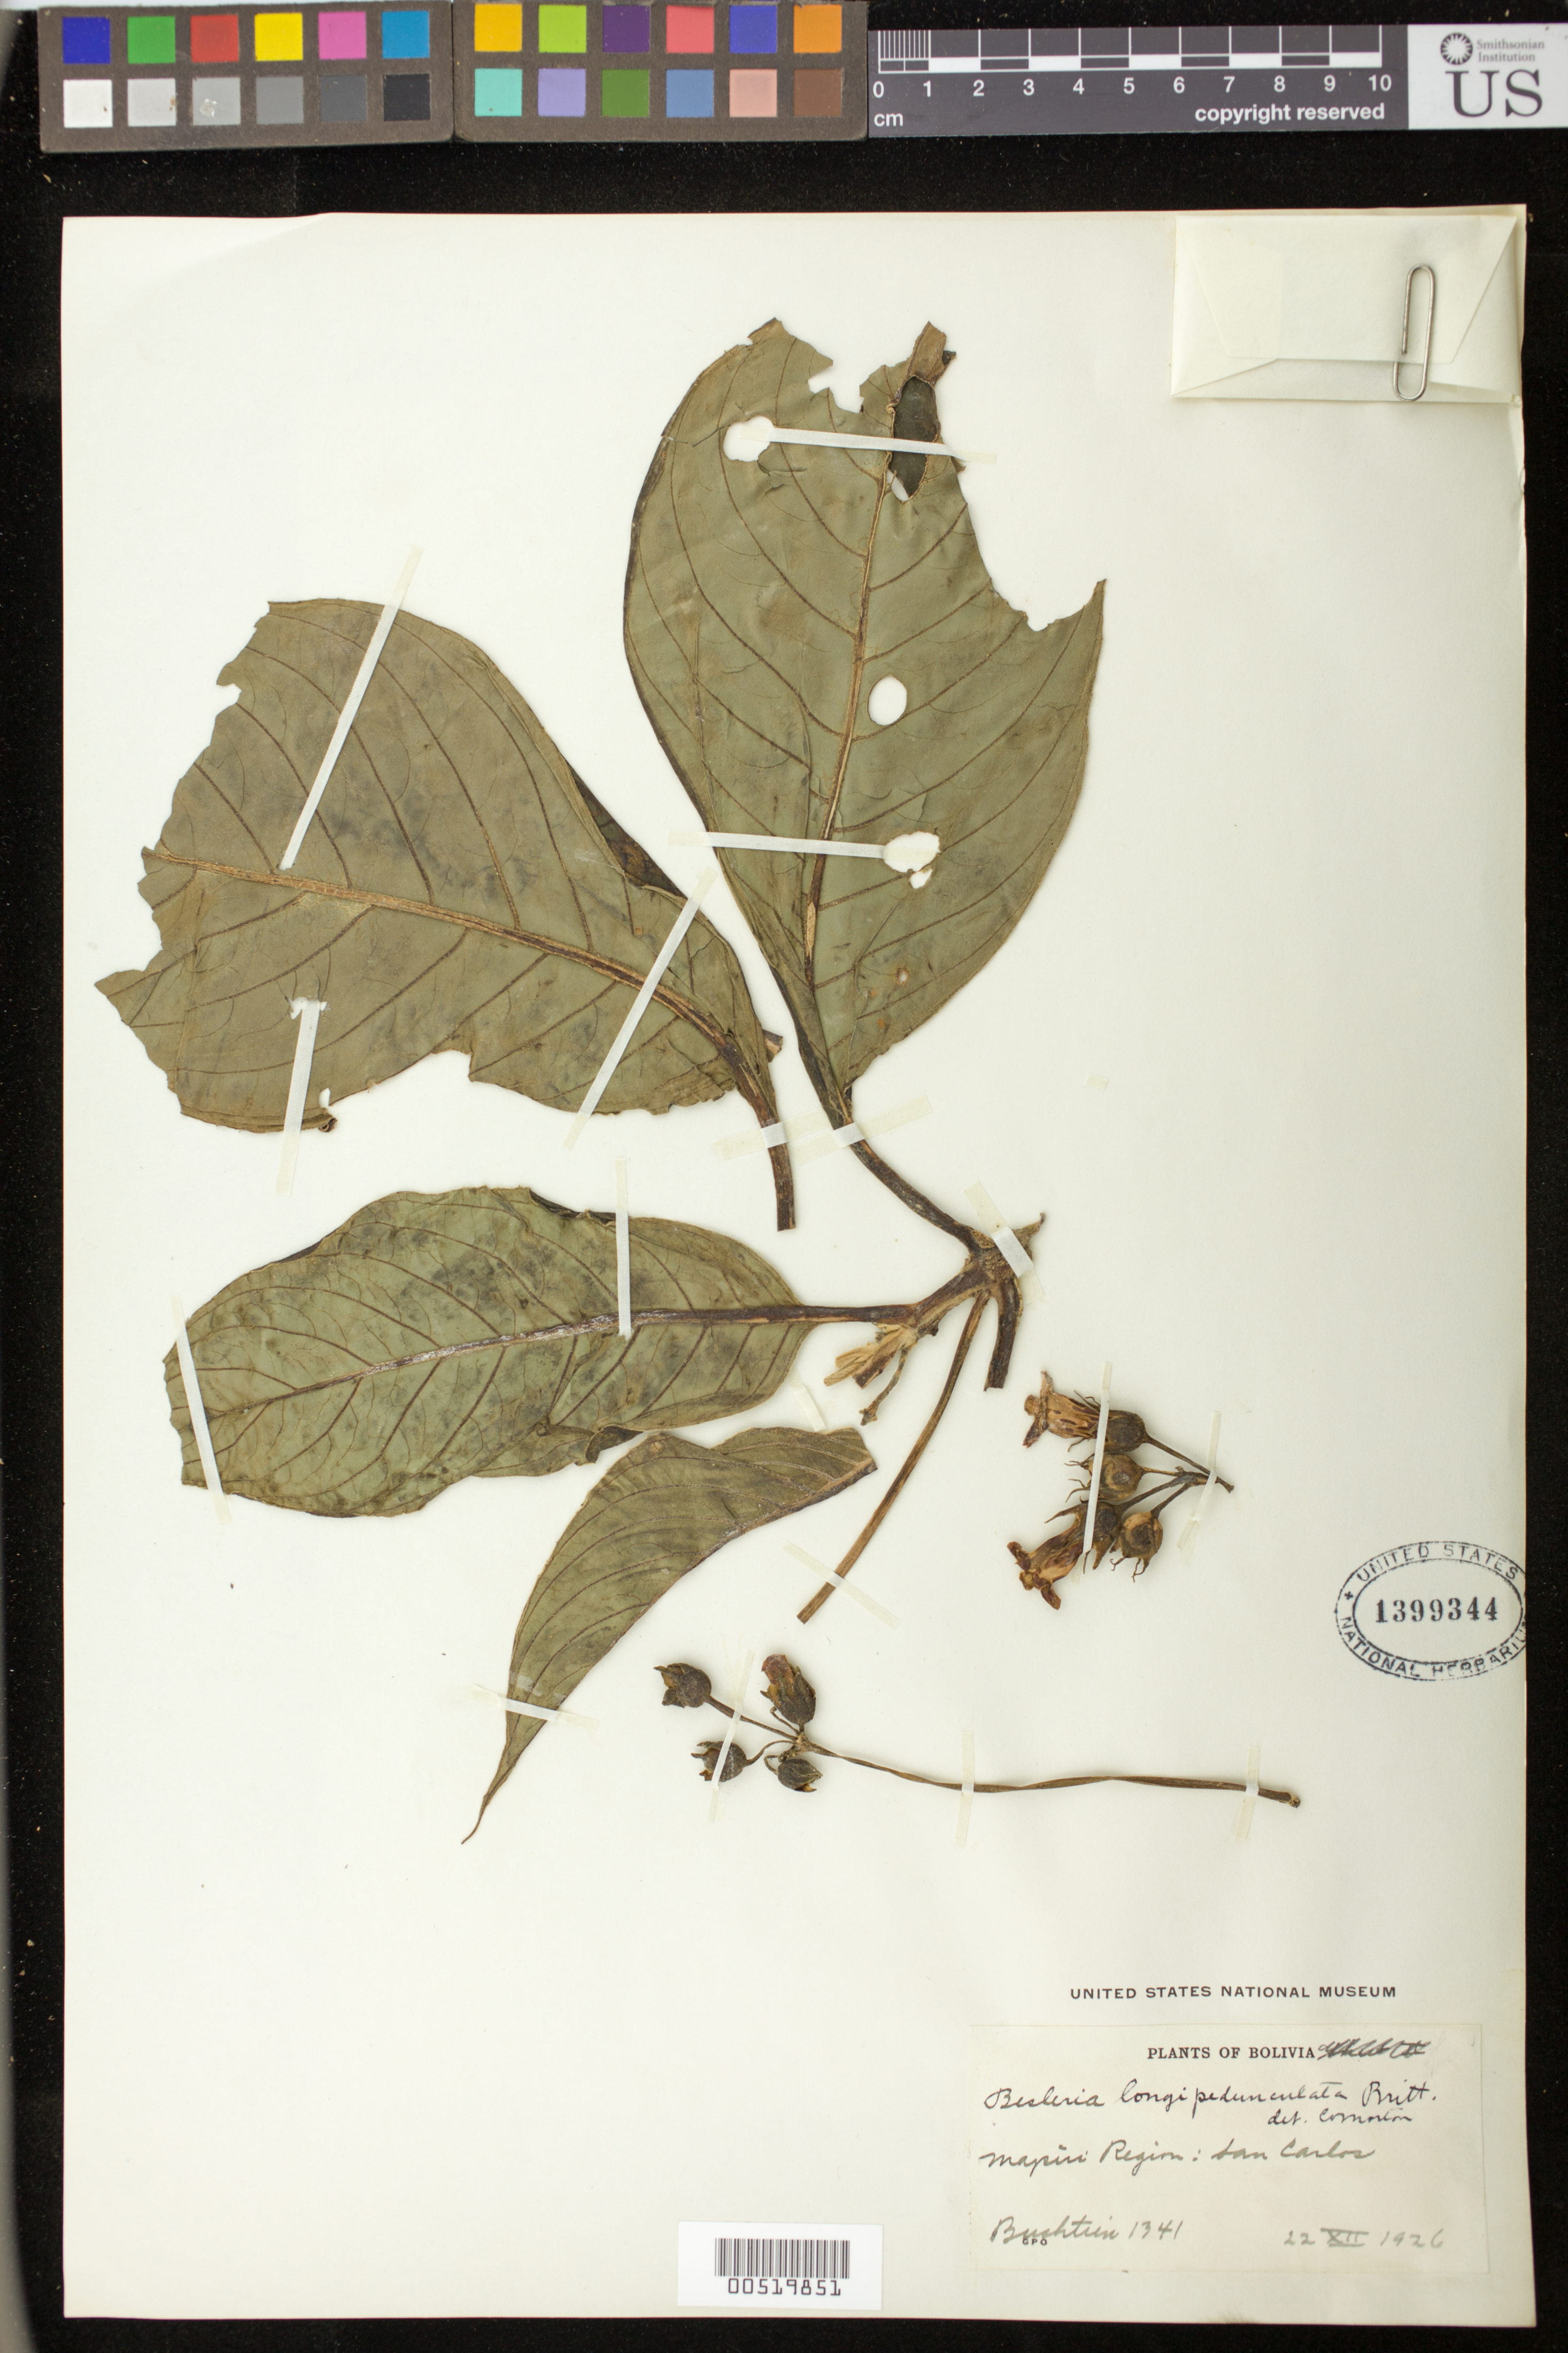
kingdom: Plantae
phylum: Tracheophyta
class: Magnoliopsida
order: Lamiales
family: Gesneriaceae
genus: Besleria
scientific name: Besleria longipedunculata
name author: Britton ex Rusby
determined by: Skog, Laurence E.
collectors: O. Buchtien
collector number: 1341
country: Bolivia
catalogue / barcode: US 1399344